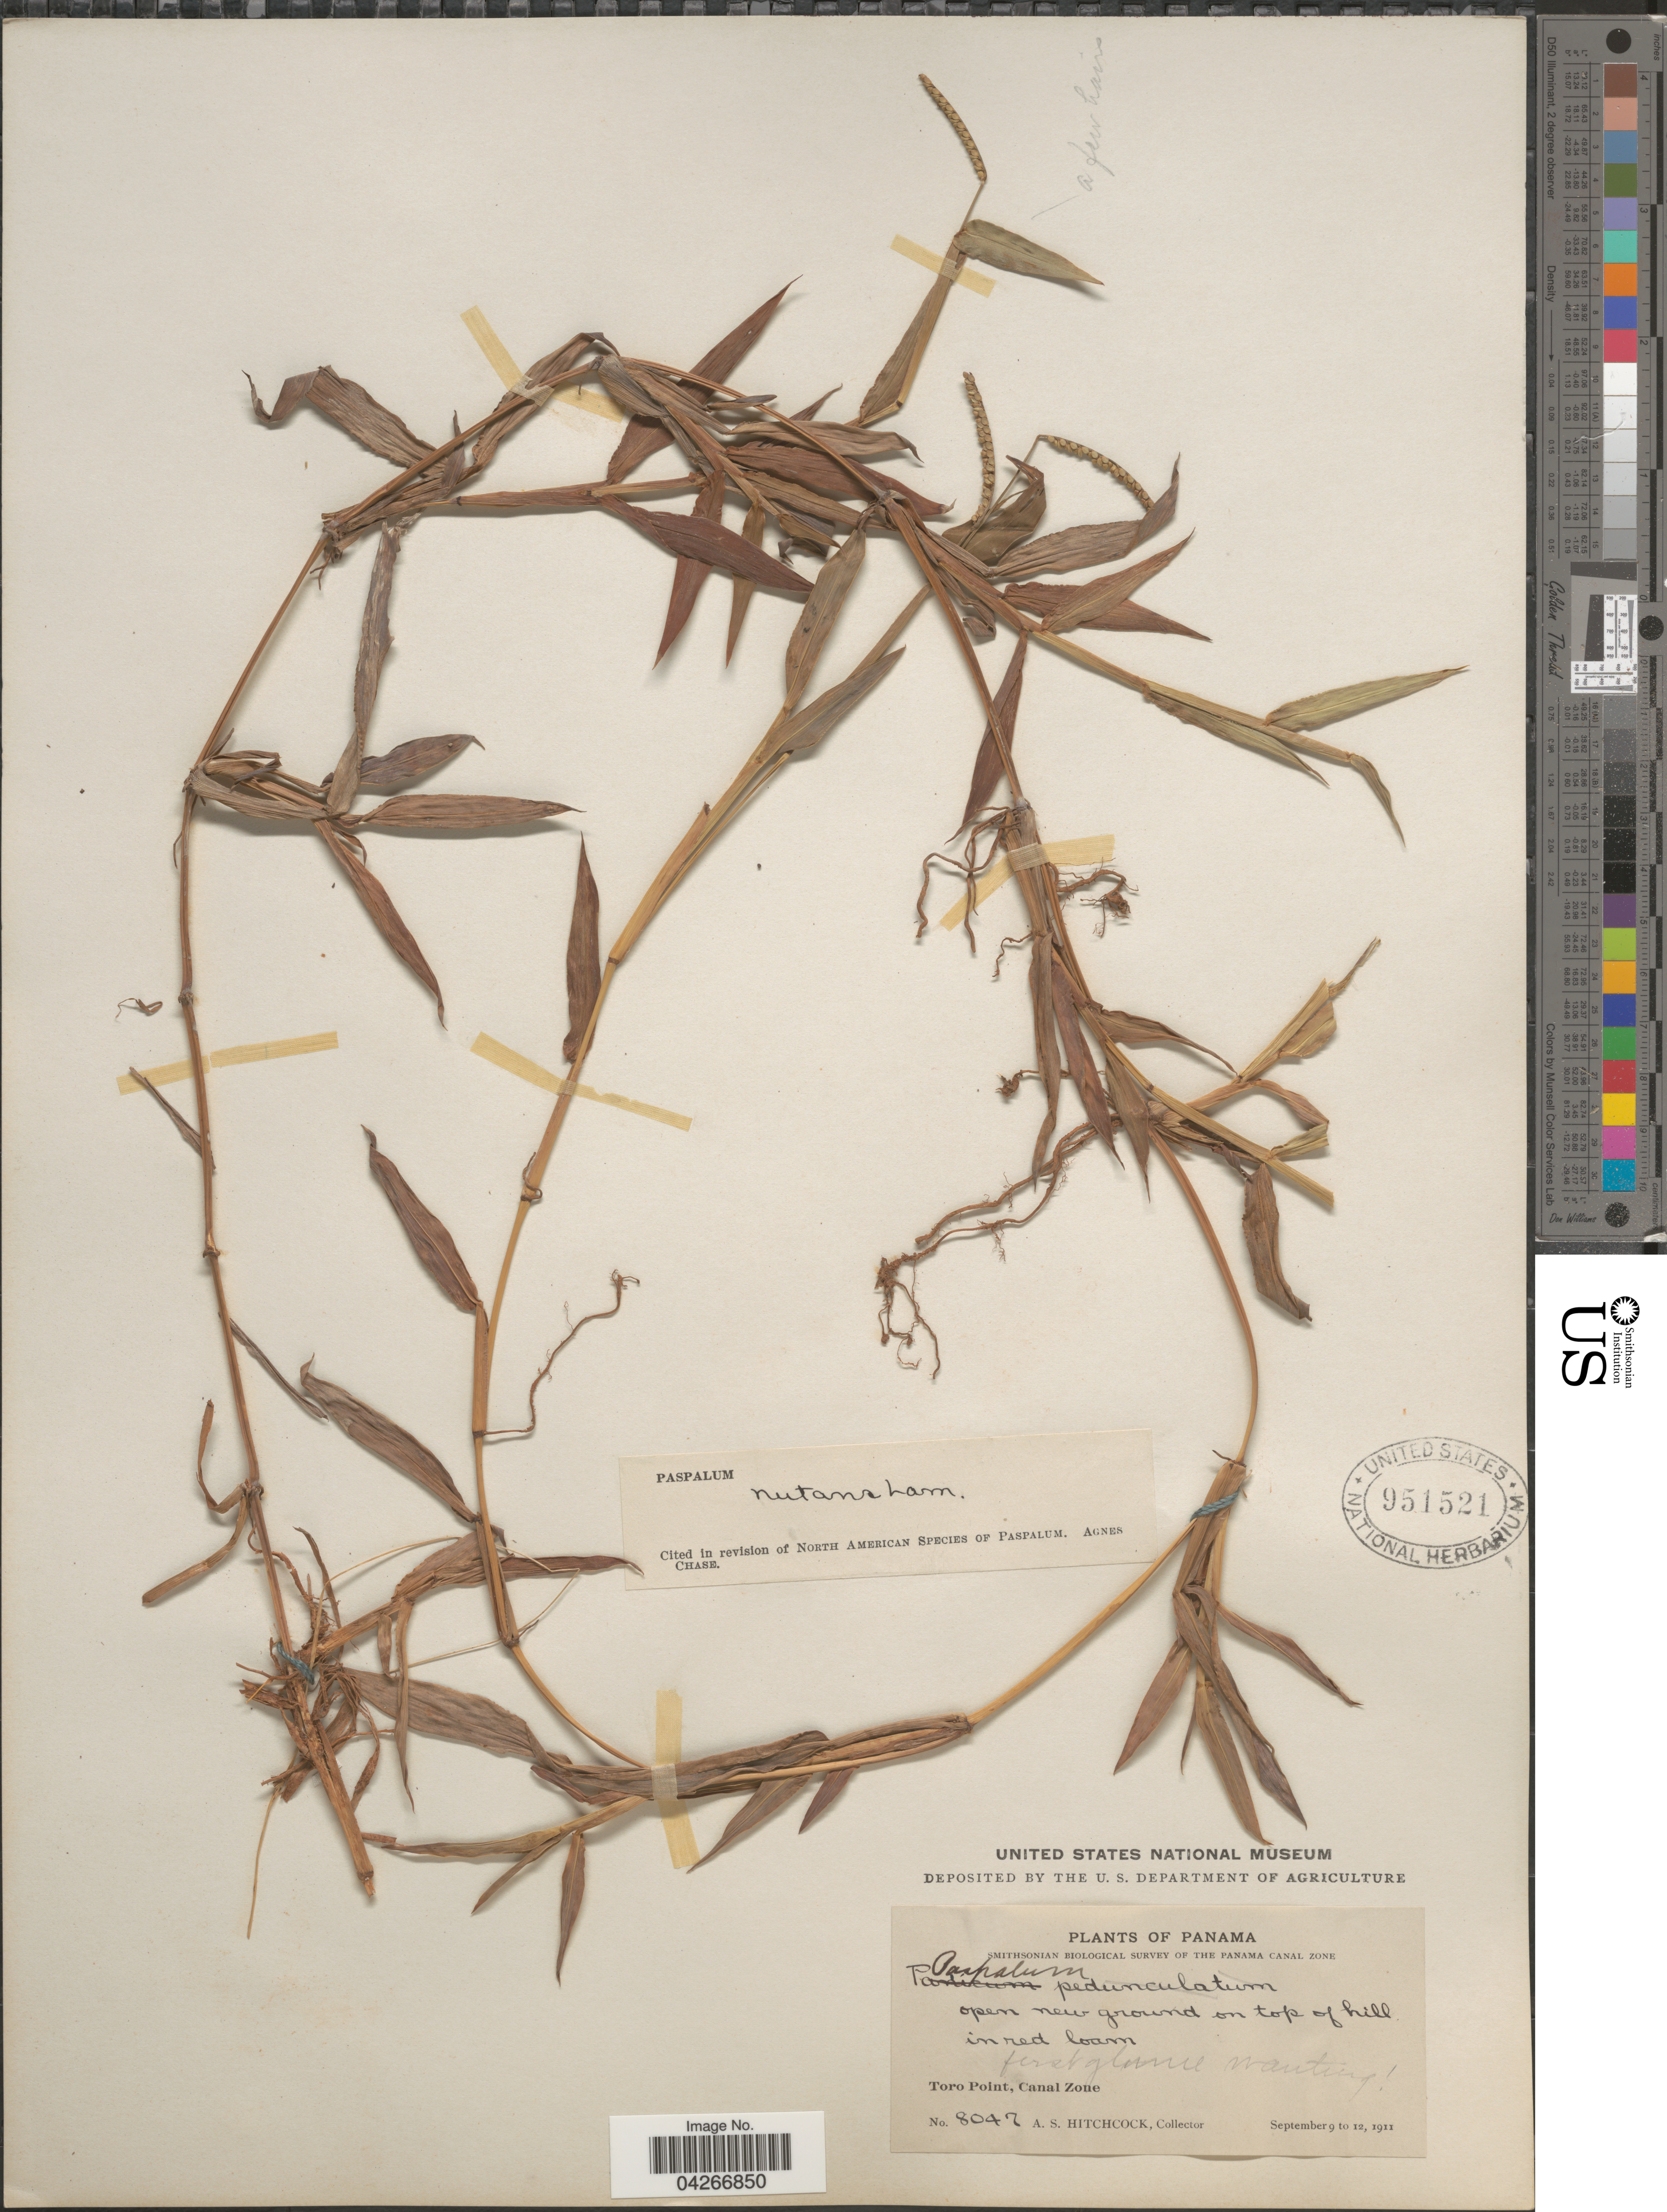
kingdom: Plantae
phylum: Tracheophyta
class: Liliopsida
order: Poales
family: Poaceae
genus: Paspalum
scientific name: Paspalum nutans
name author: Lam.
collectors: A. S. Hitchcock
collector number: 8047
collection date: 1911-09-09/1911-09-12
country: Panama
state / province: Colón / Panamá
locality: Smithsonian Biological Survey of the Panama Canal Zone. Open new ground on top of hill. Toro Point, Canal Zone.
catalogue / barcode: US 951521